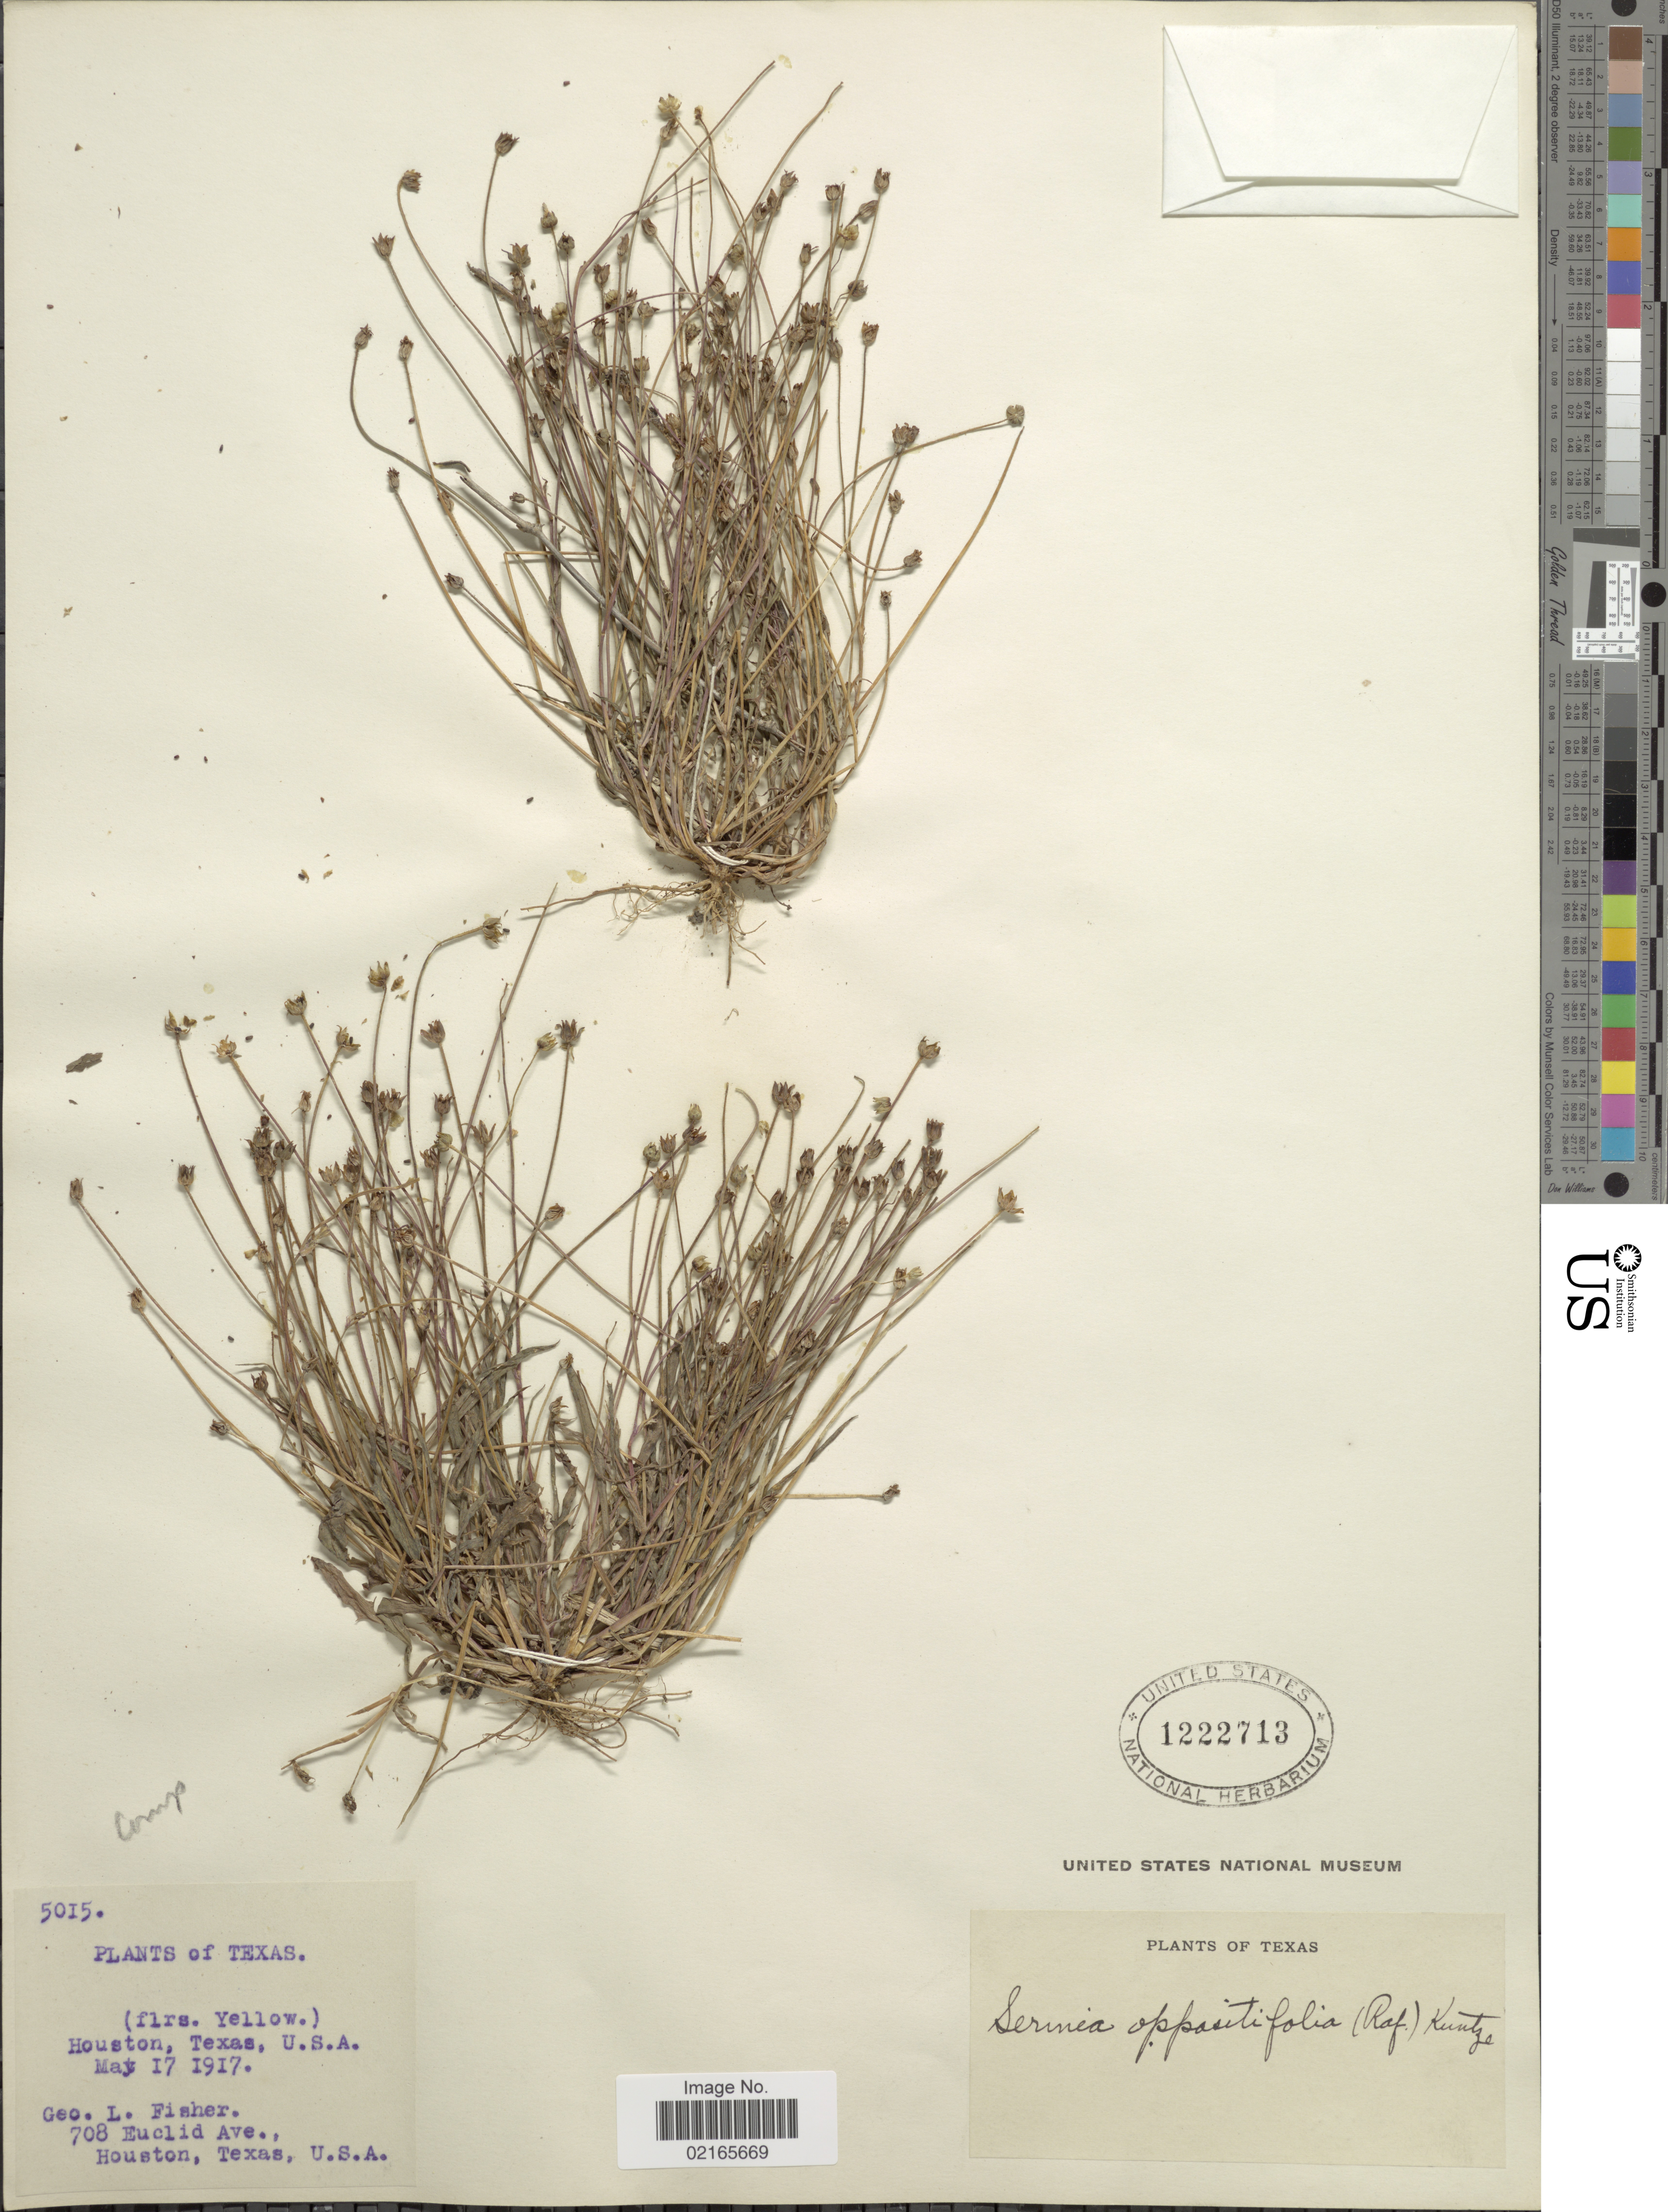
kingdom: Plantae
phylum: Tracheophyta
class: Magnoliopsida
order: Asterales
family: Asteraceae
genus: Krigia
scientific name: Krigia oppositifolia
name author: Raf.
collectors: G. L. Fisher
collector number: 5015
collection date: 1917-05-17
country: United States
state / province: Texas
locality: Houston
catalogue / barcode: US 1222713